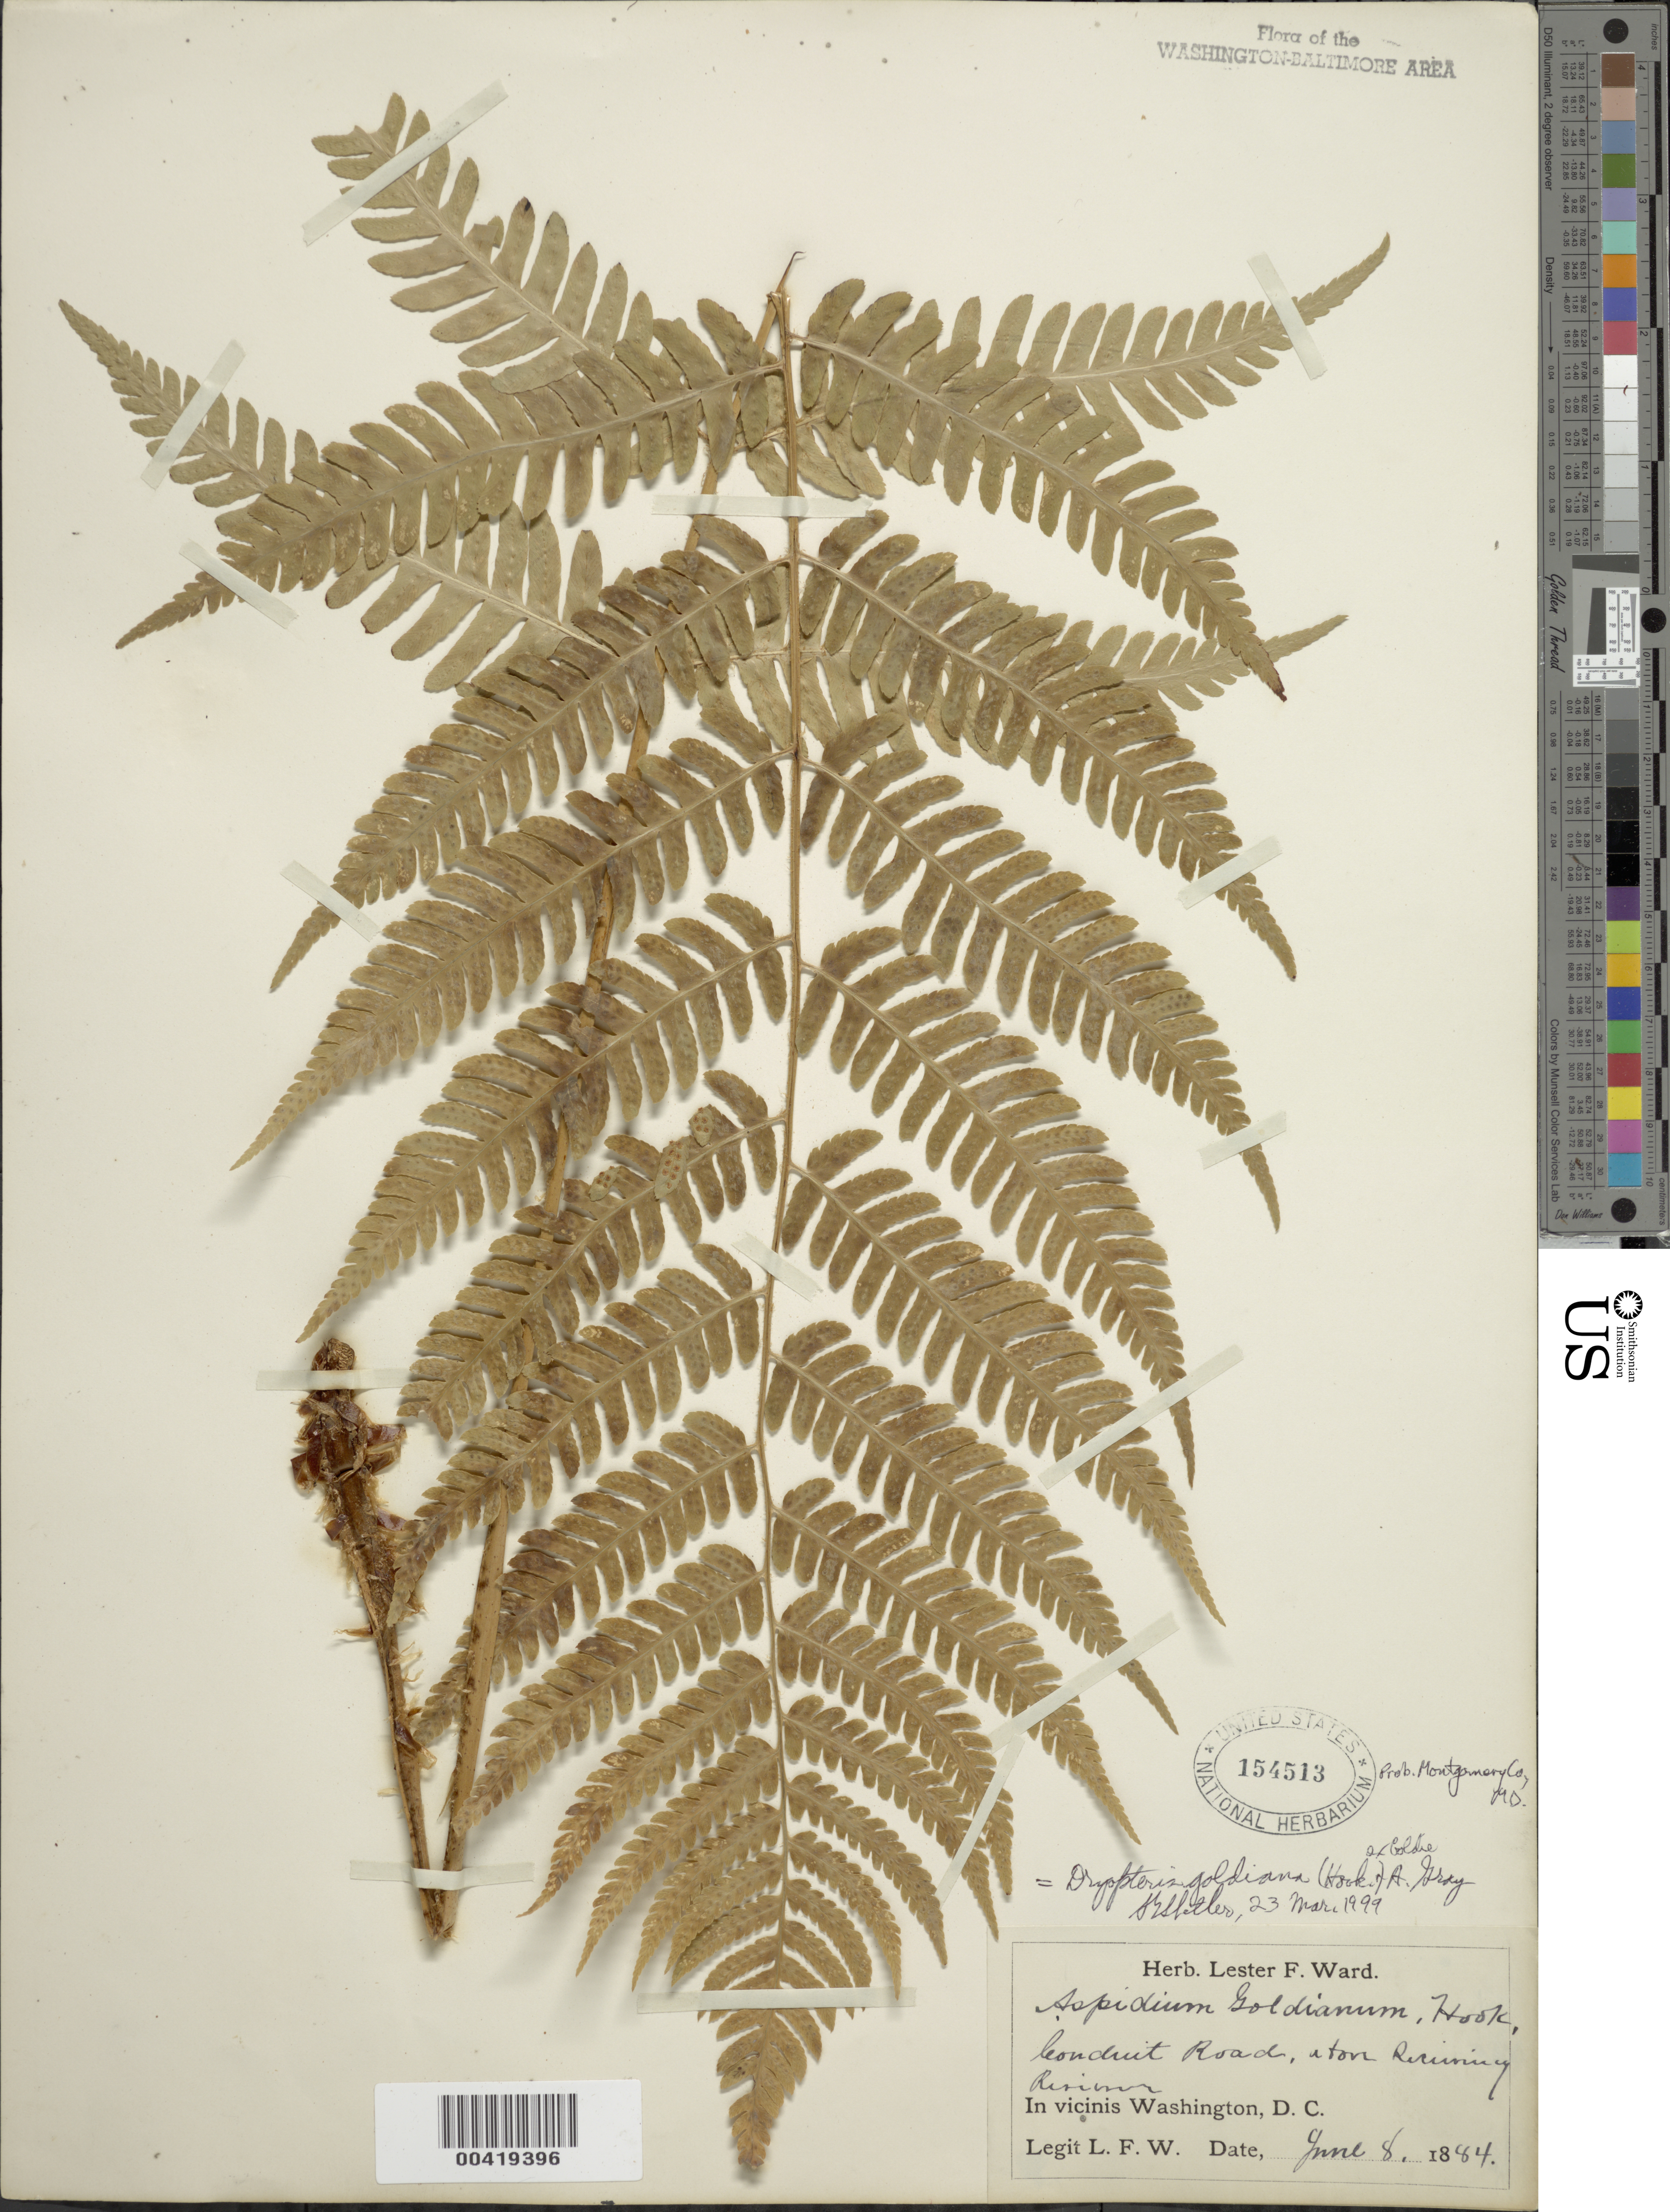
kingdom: Plantae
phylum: Tracheophyta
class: Polypodiopsida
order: Polypodiales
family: Dryopteridaceae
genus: Dryopteris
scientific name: Dryopteris goldiana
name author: (Hook. ex Goldie) A. Gray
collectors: L. F. Ward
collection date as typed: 08 Jun 1884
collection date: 1884-06-08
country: United States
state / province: Maryland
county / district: Montgomery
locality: Conduit Road, above Receiving Reservoir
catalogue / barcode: US 154513